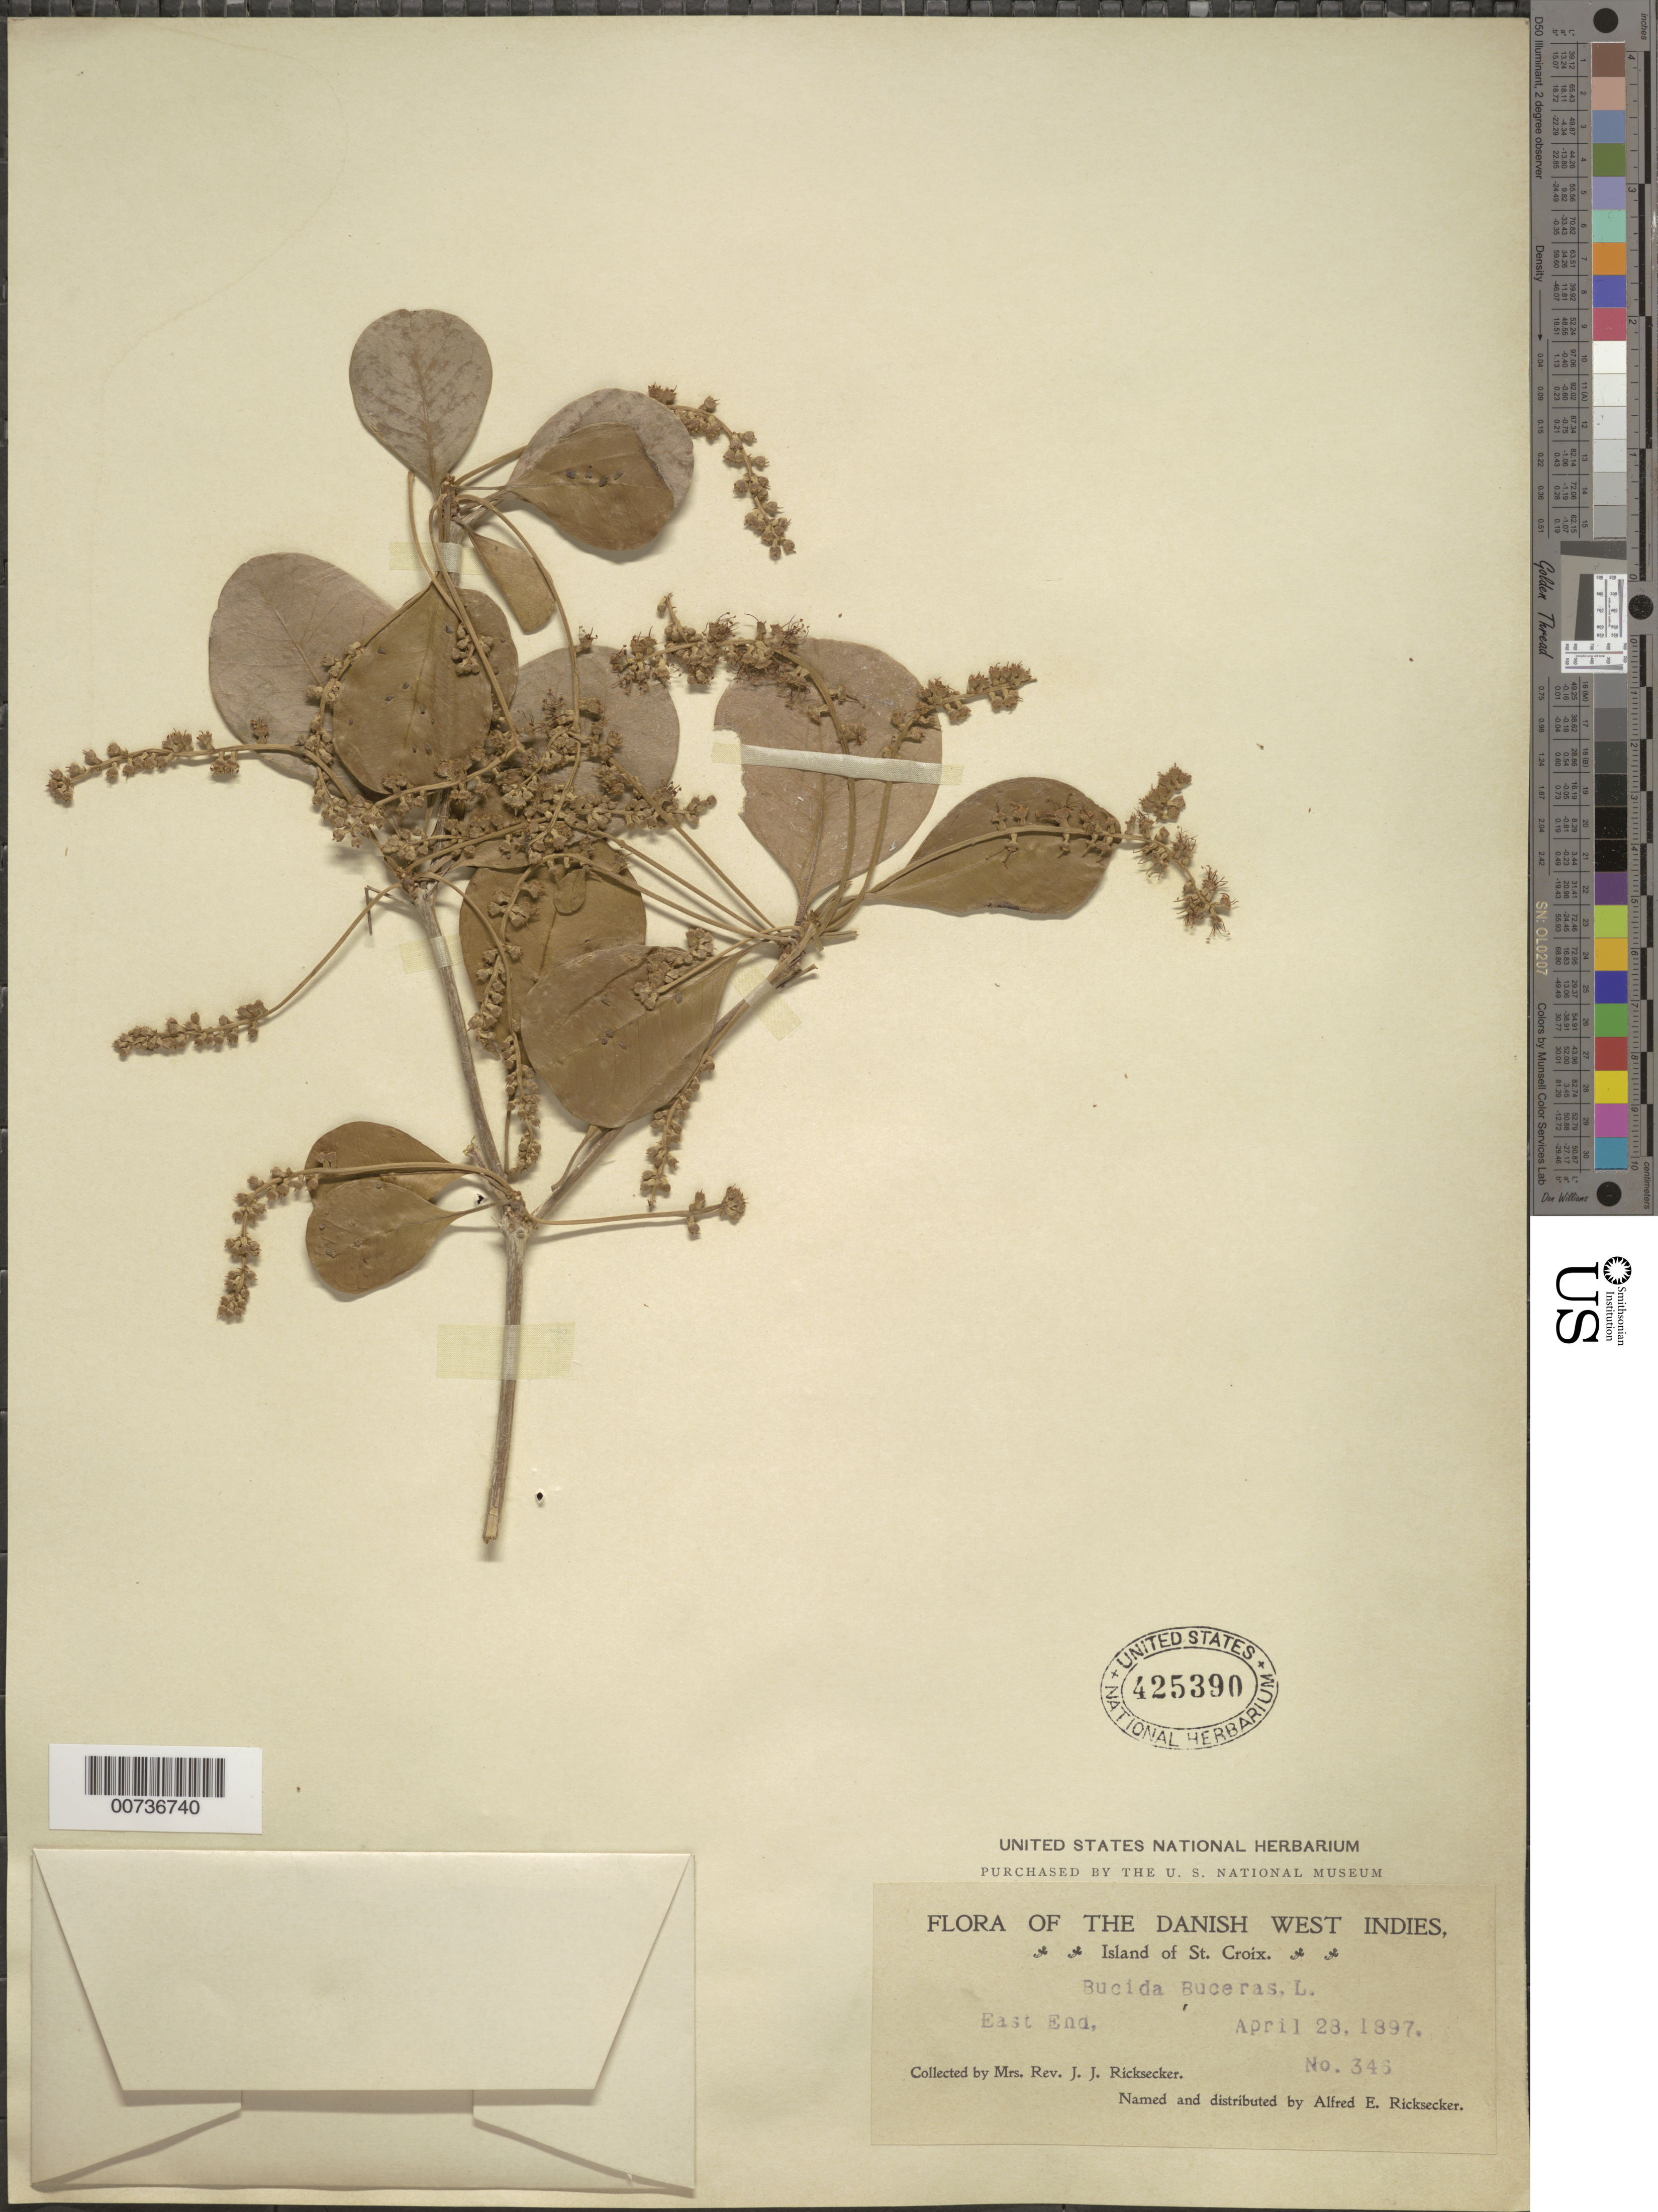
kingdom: Plantae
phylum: Tracheophyta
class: Magnoliopsida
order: Myrtales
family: Combretaceae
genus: Terminalia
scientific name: Terminalia buceras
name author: (L.) C. Wright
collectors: L. A. Ricksecker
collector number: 346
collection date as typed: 28 Apr 1897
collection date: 1897-04-28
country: U.S. Virgin Islands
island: St. Croix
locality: East end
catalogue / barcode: US 425390